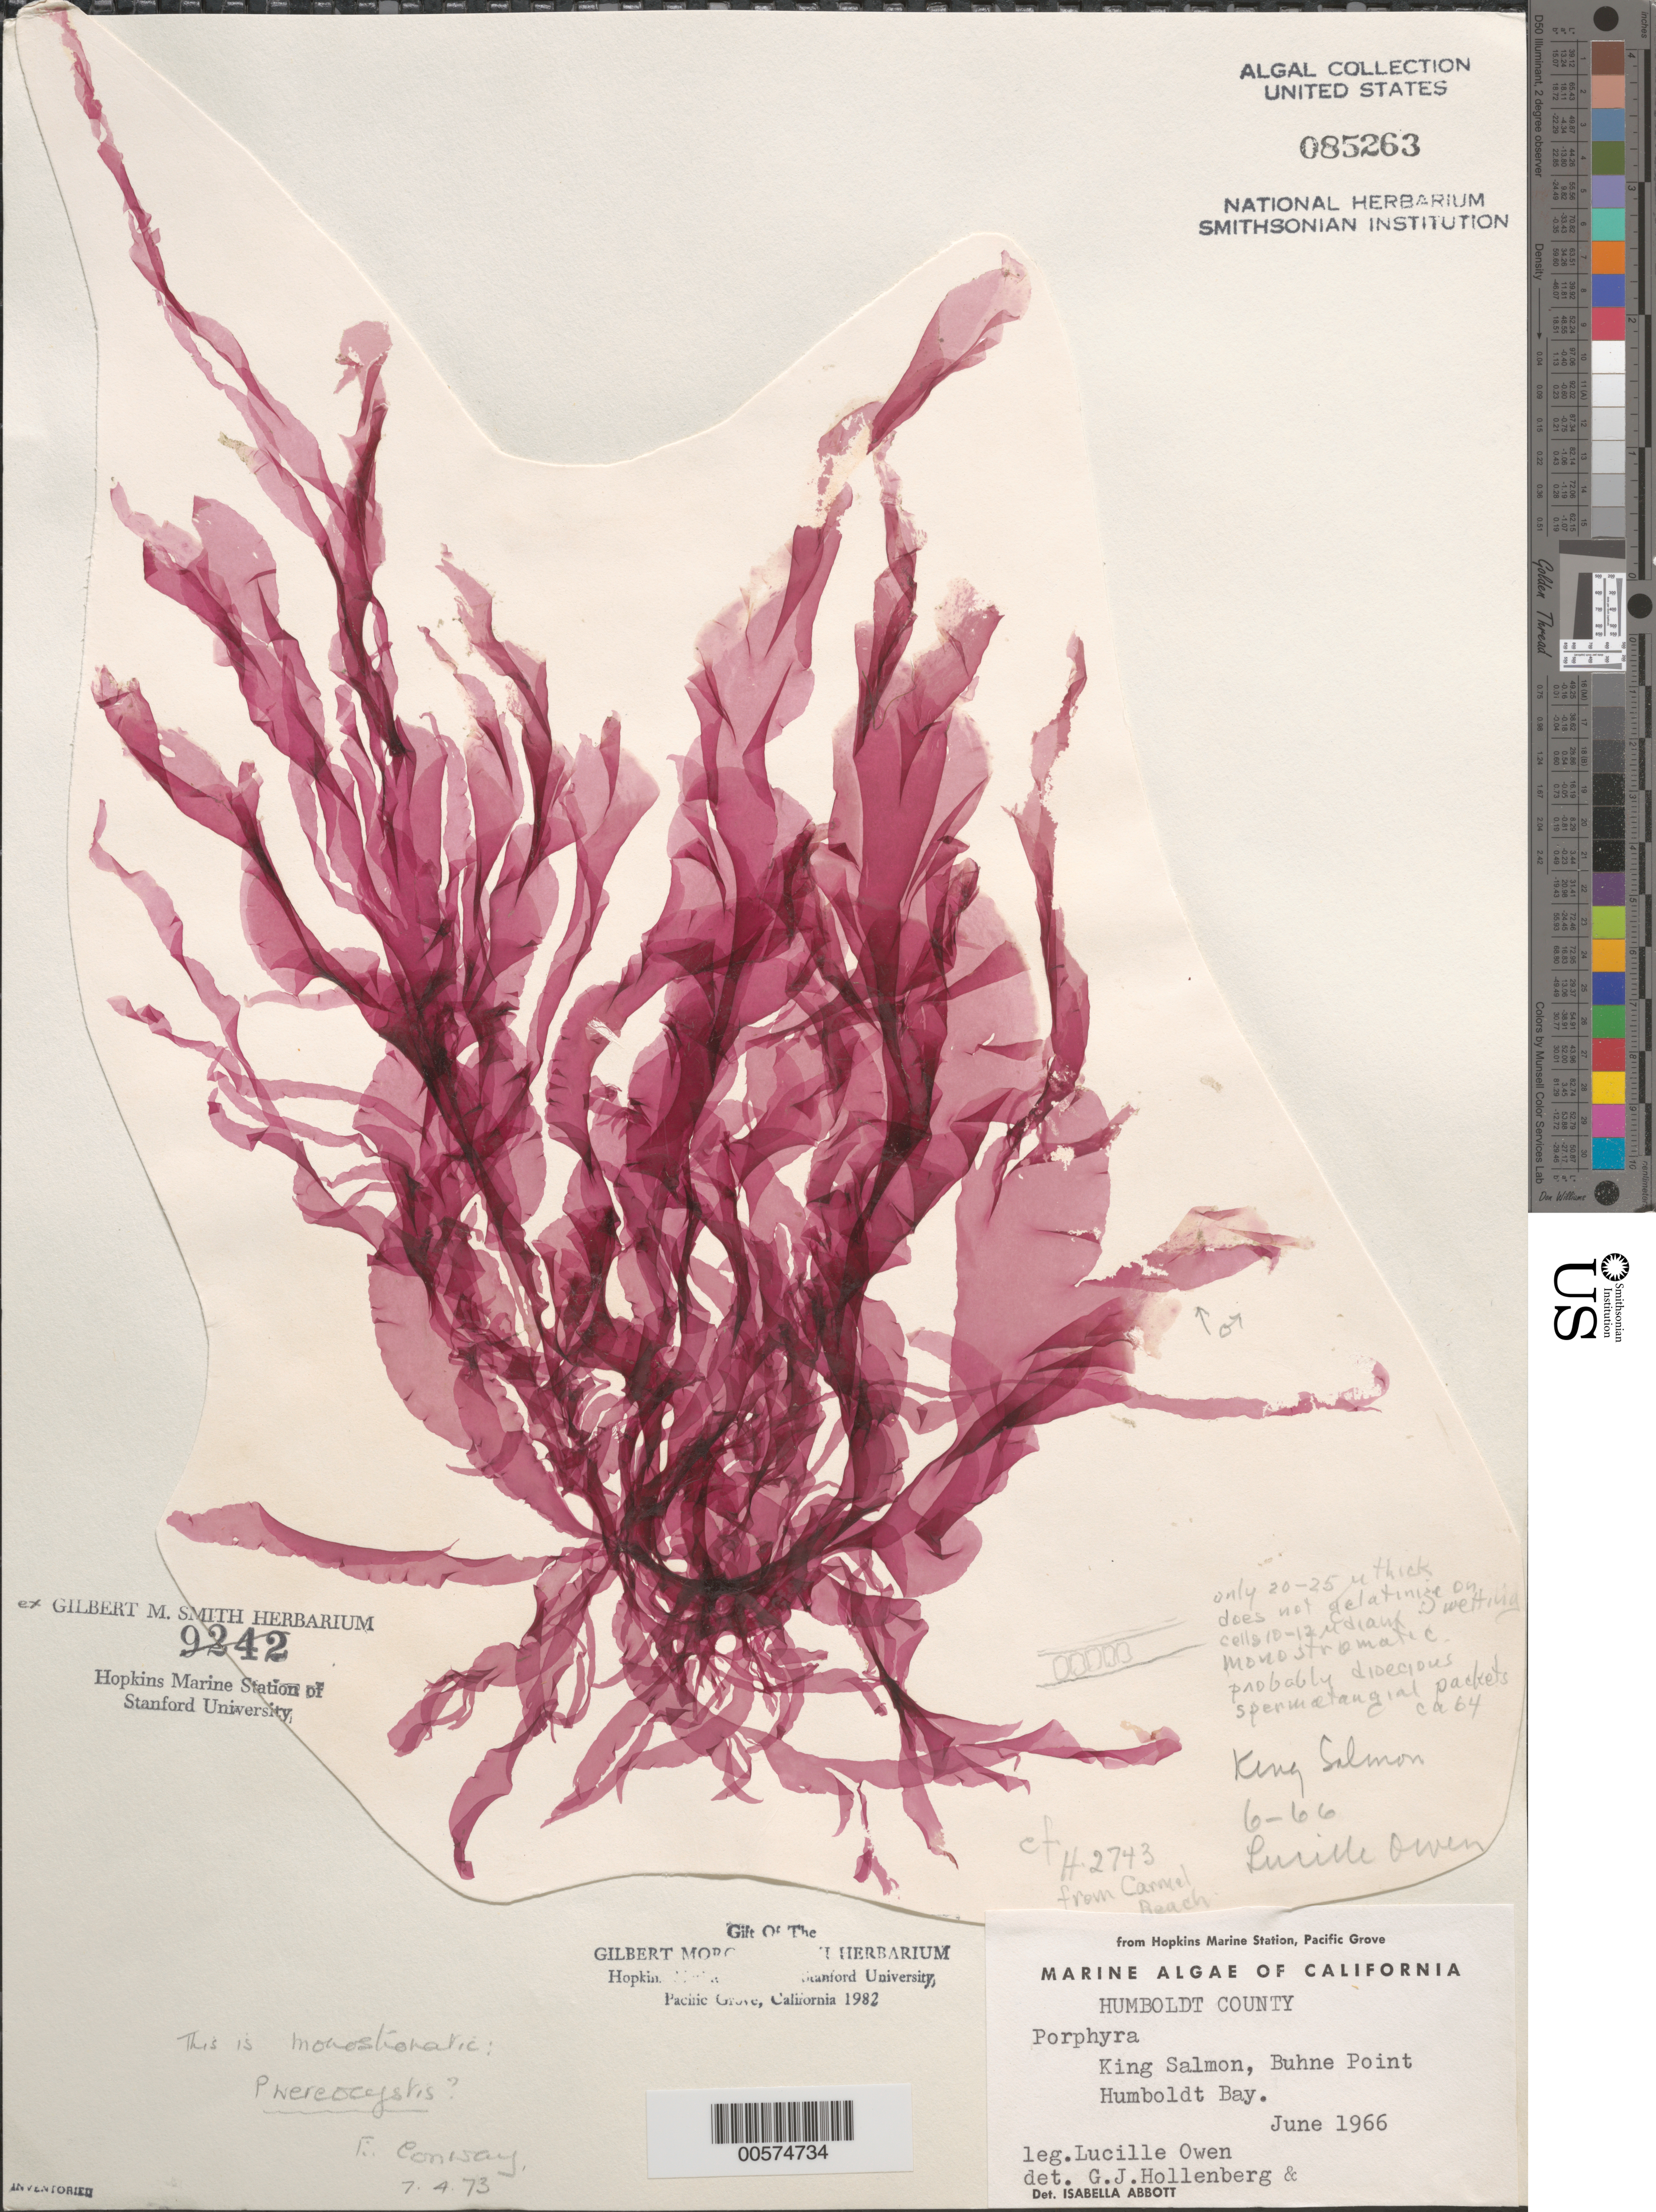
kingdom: Plantae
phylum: Rhodophyta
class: Bangiophyceae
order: Bangiales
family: Bangiaceae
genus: Pyropia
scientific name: Pyropia nereocystis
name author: (C.L. Anderson) S.C. Lindstrom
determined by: Algae name updating Project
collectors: L. Owen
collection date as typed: Jun 1966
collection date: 1966-06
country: United States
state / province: California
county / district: Humboldt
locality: King Salmon, Buhne Point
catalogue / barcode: US 85263